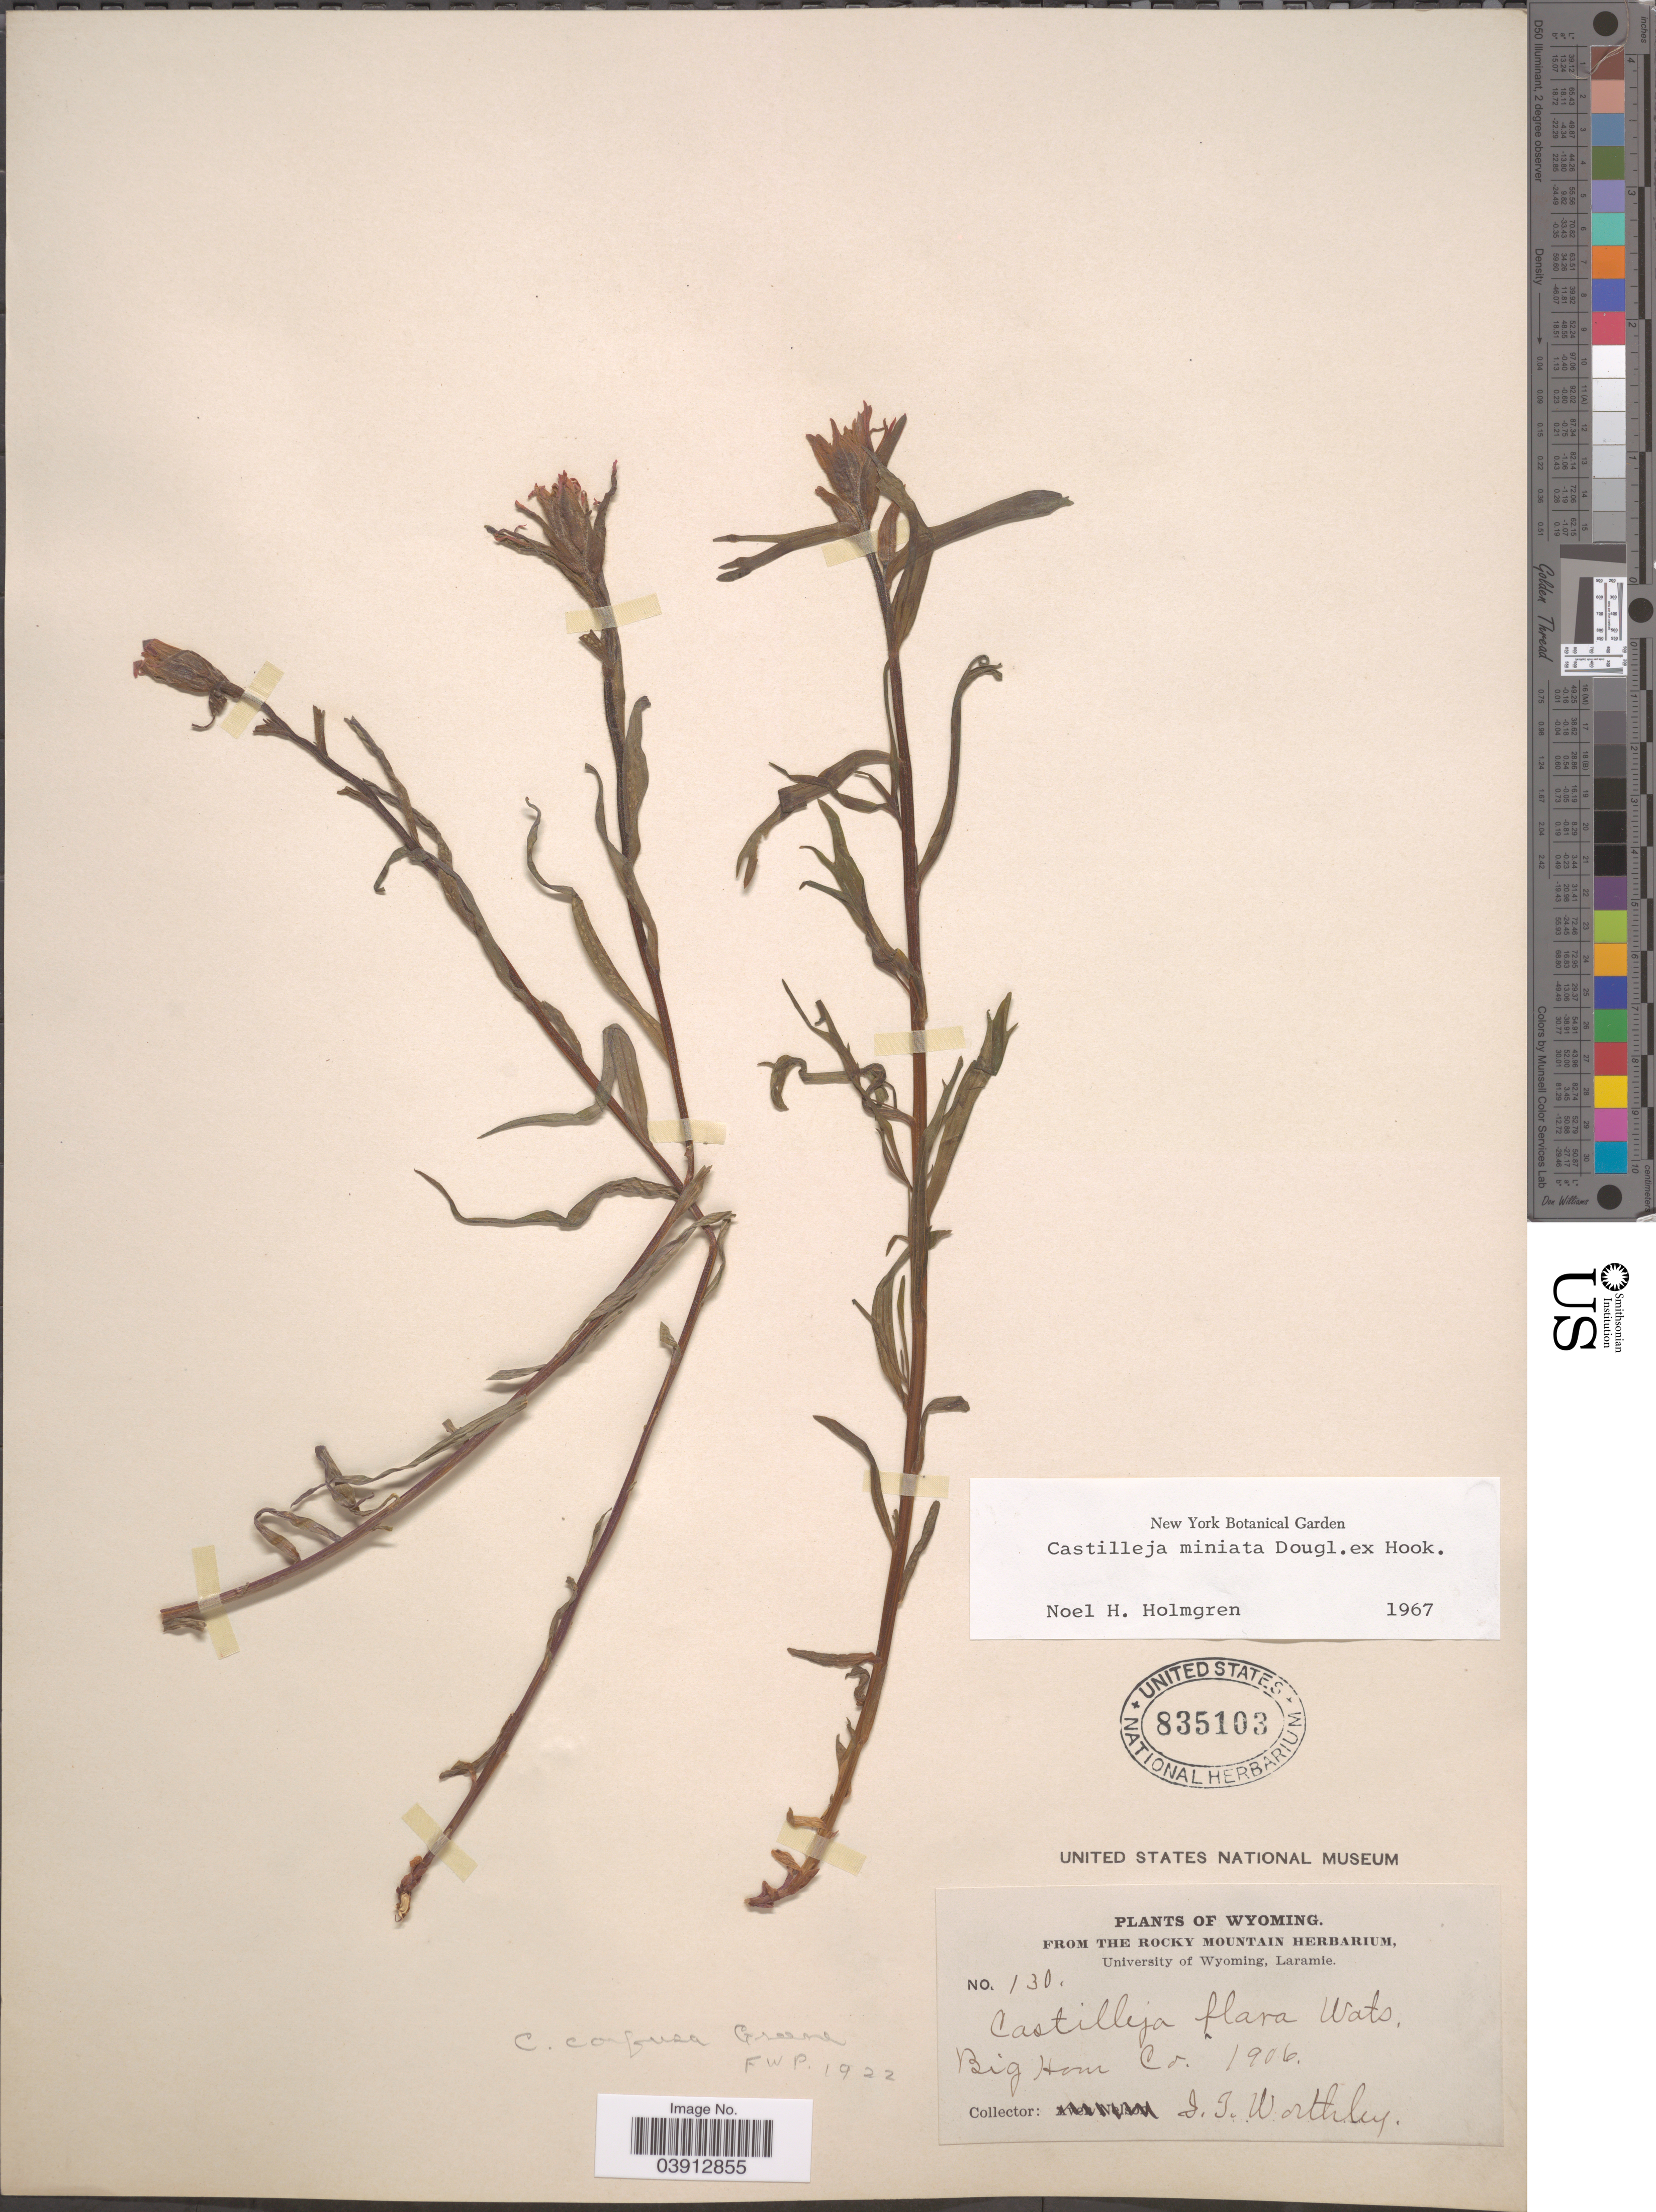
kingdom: Plantae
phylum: Tracheophyta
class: Magnoliopsida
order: Lamiales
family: Orobanchaceae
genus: Castilleja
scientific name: Castilleja miniata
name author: Douglas ex Hook.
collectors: J. Worthley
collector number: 130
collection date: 1906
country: United States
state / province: Wyoming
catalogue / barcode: US 835103